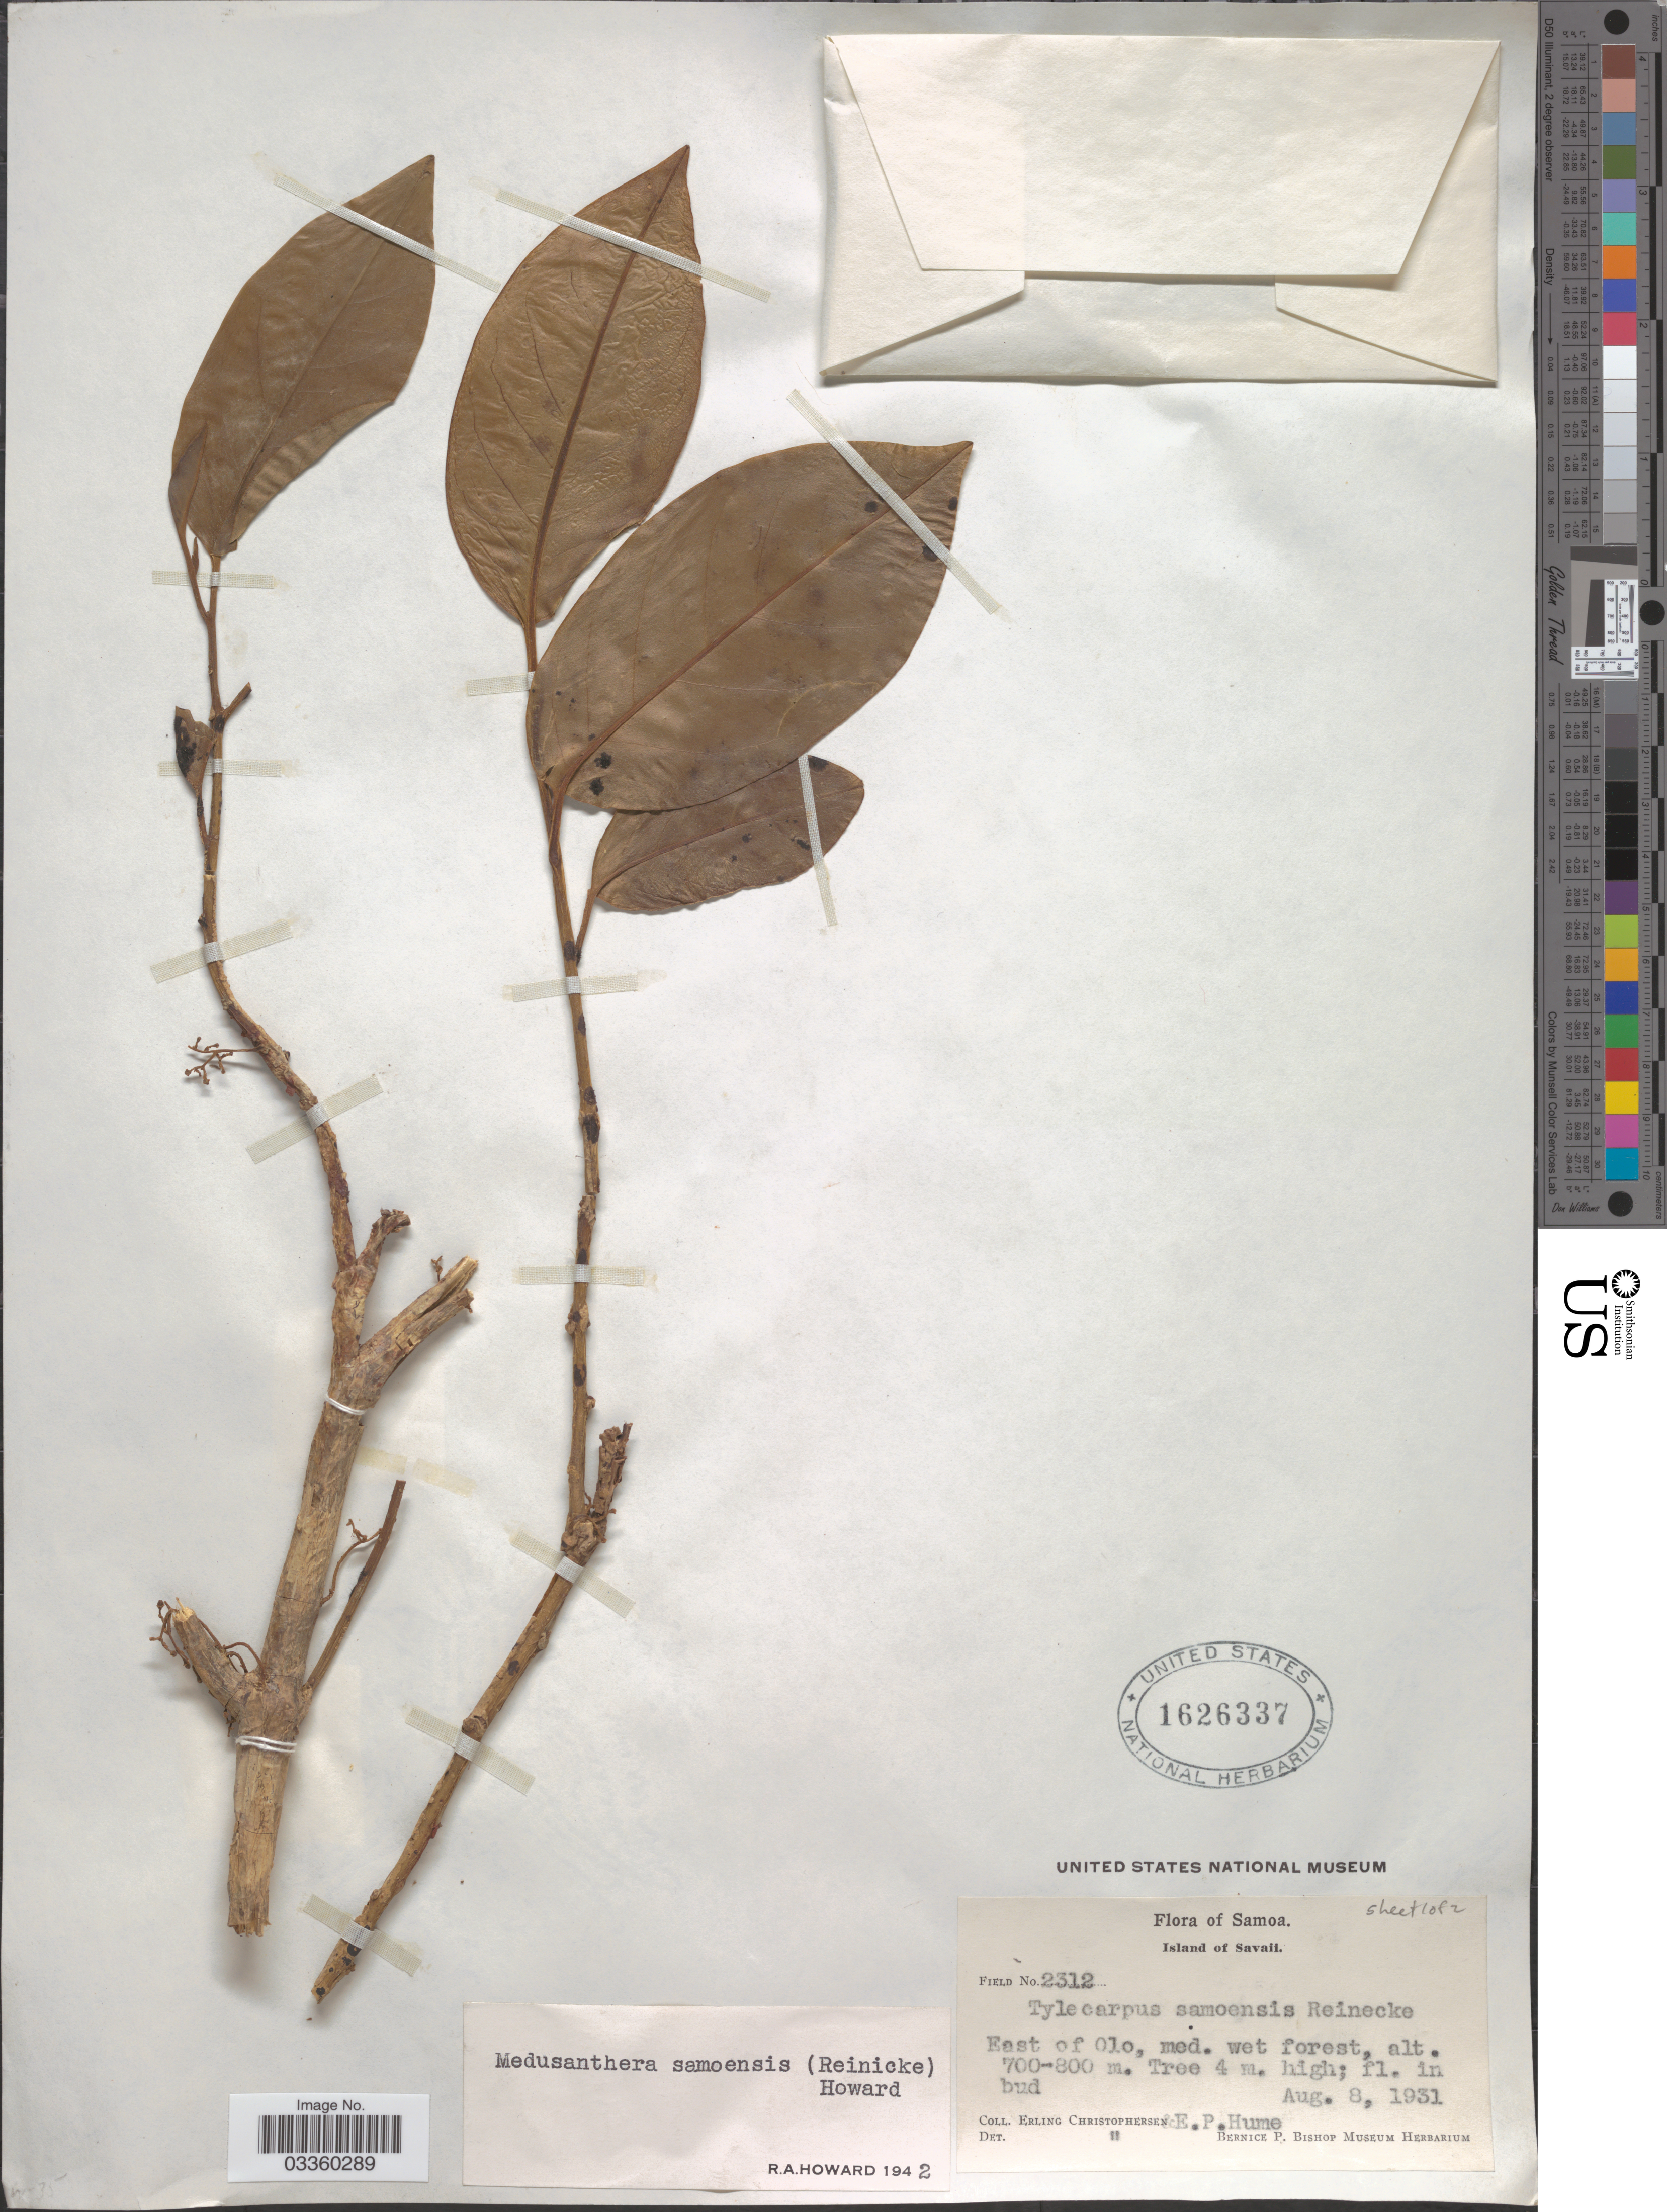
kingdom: Plantae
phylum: Tracheophyta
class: Magnoliopsida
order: Cardiopteridales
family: Stemonuraceae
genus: Medusanthera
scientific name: Medusanthera samoensis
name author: (Reinecke) R.A. Howard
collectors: E. Christophersen & E. P. Hume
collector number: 2312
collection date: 1931-08-08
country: Samoa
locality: Samoa. Island of Savaii. East of Olo.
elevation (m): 700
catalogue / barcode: US 1626337